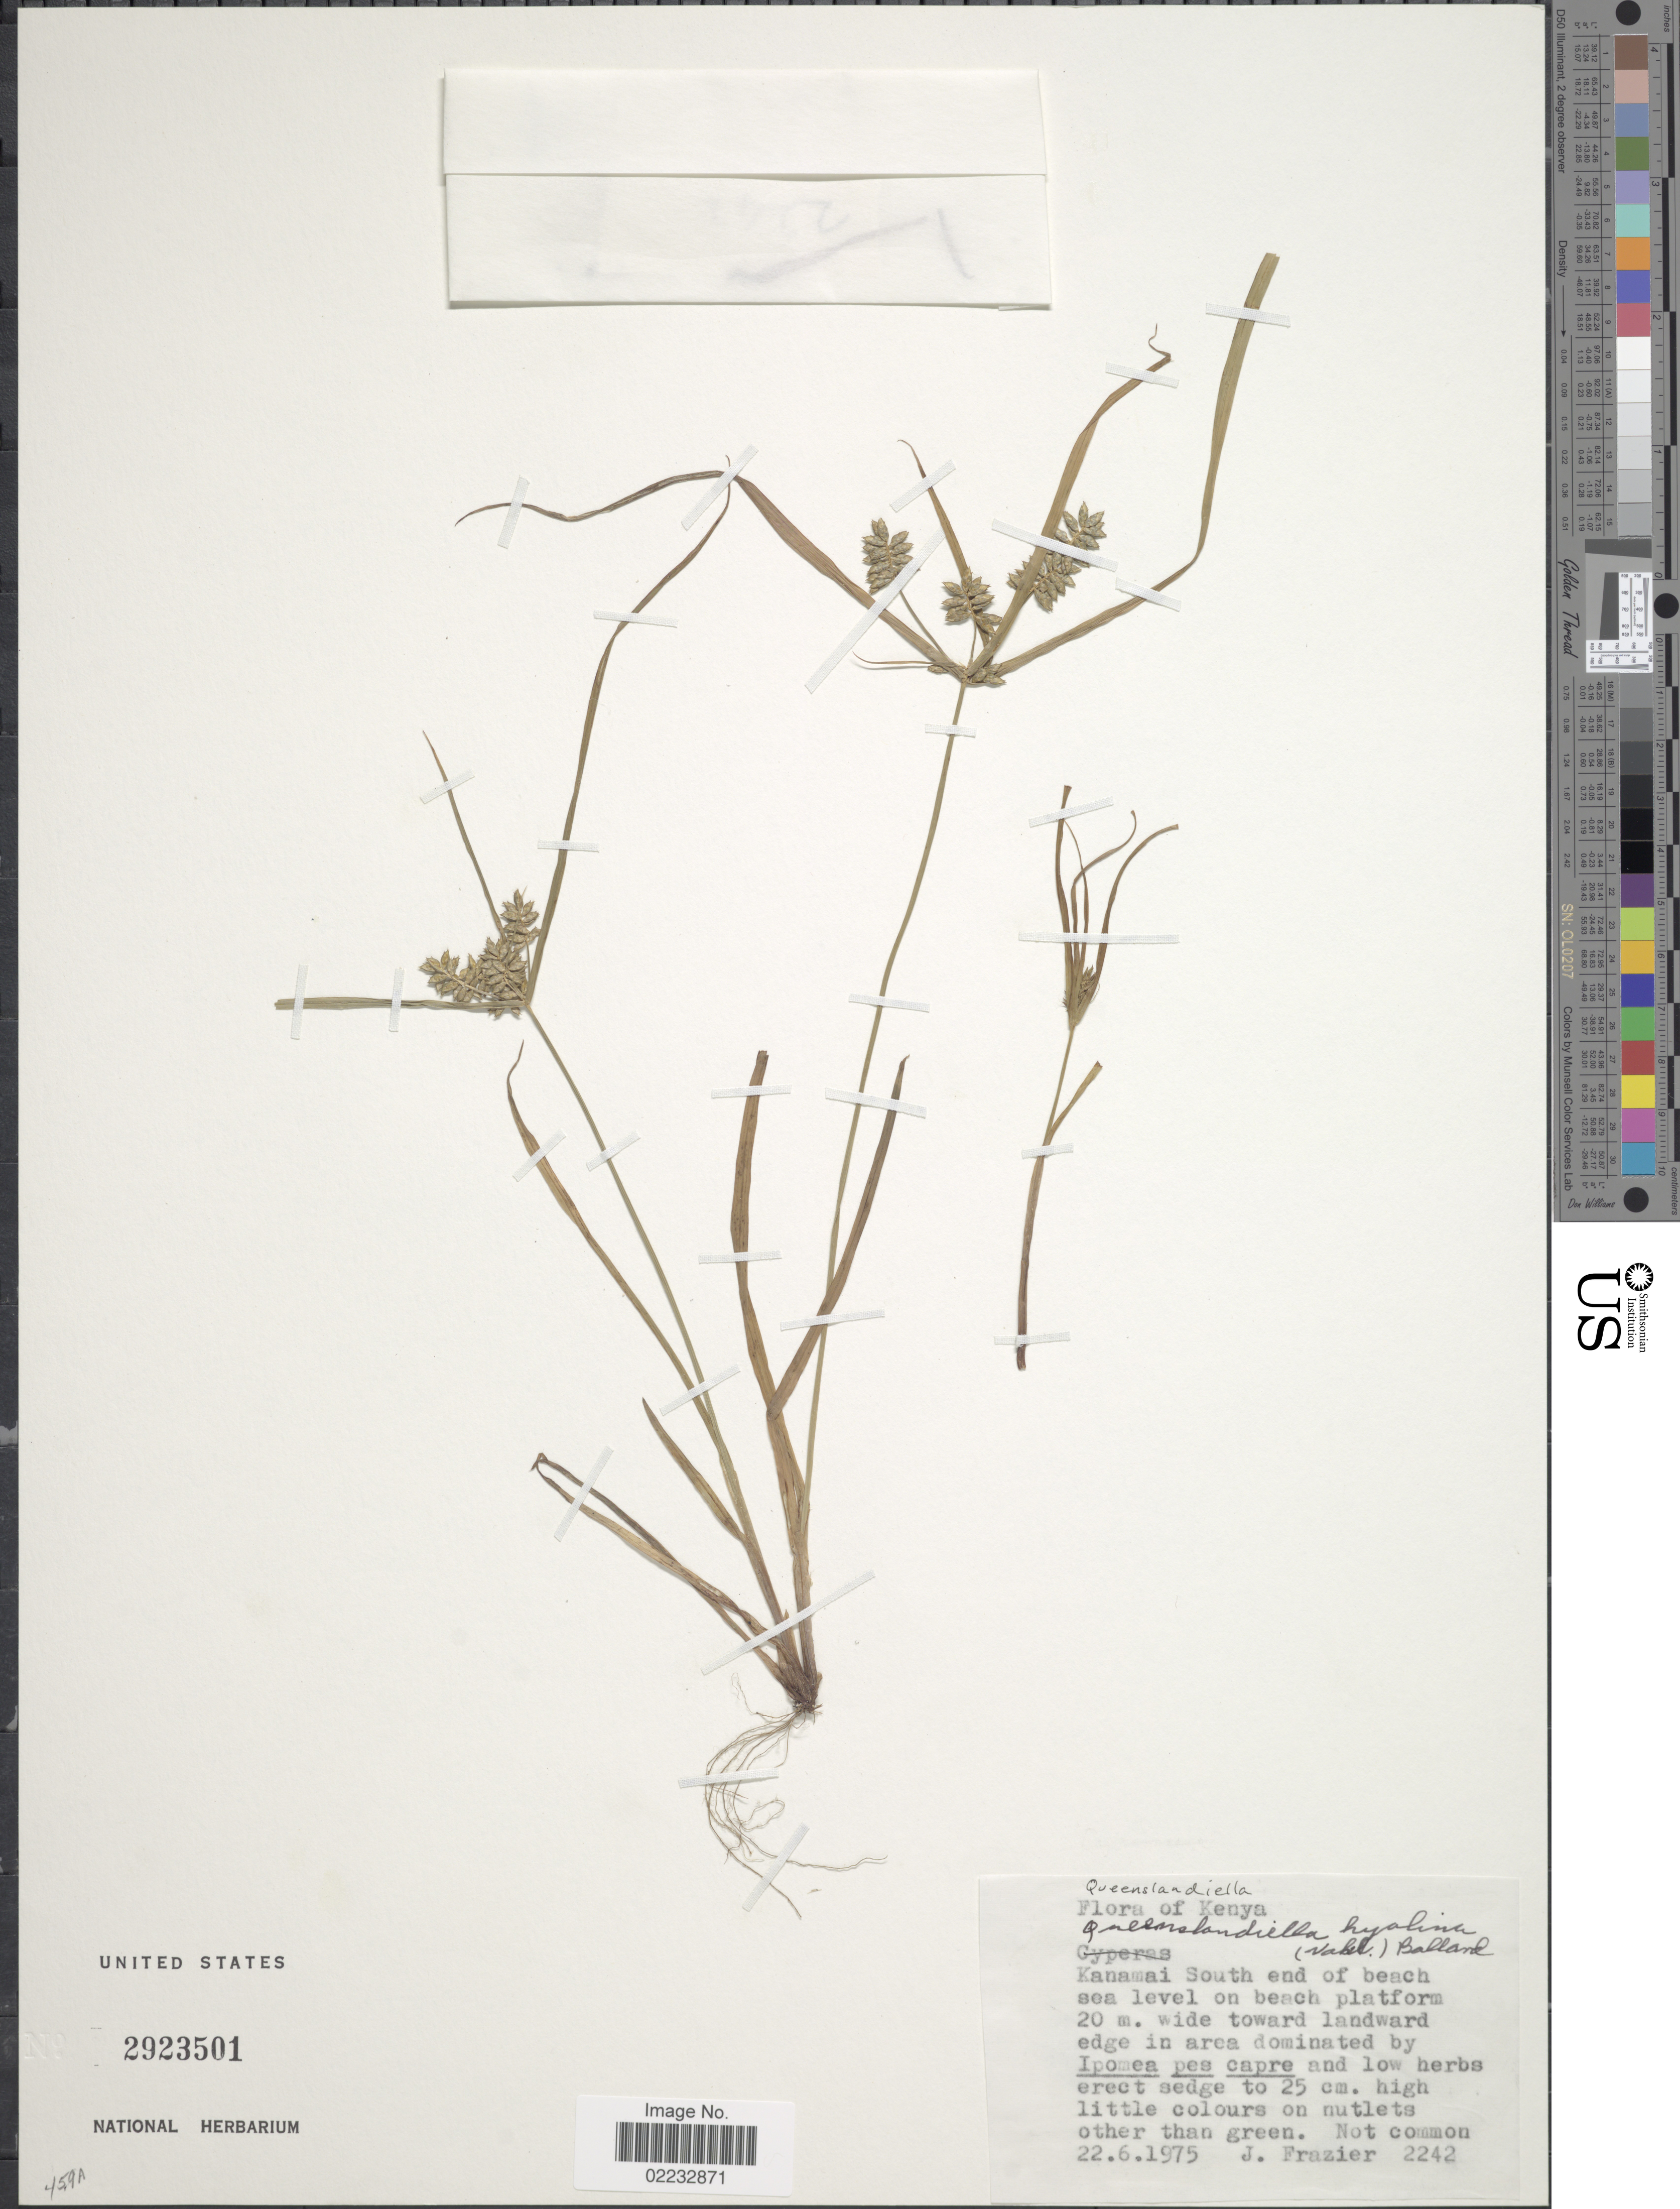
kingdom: Plantae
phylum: Tracheophyta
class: Liliopsida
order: Poales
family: Cyperaceae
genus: Cyperus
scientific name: Cyperus hyalinus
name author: Vahl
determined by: Strong, M. T., (US), Smithsonian Institution - National Museum of Natural History (UNITED STATES)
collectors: J. Frazier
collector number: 2242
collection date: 1975-06-22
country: Kenya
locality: Kanamai South end of beach on beach platform 20 m. wide toward landward edge in area.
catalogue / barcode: US 2923501